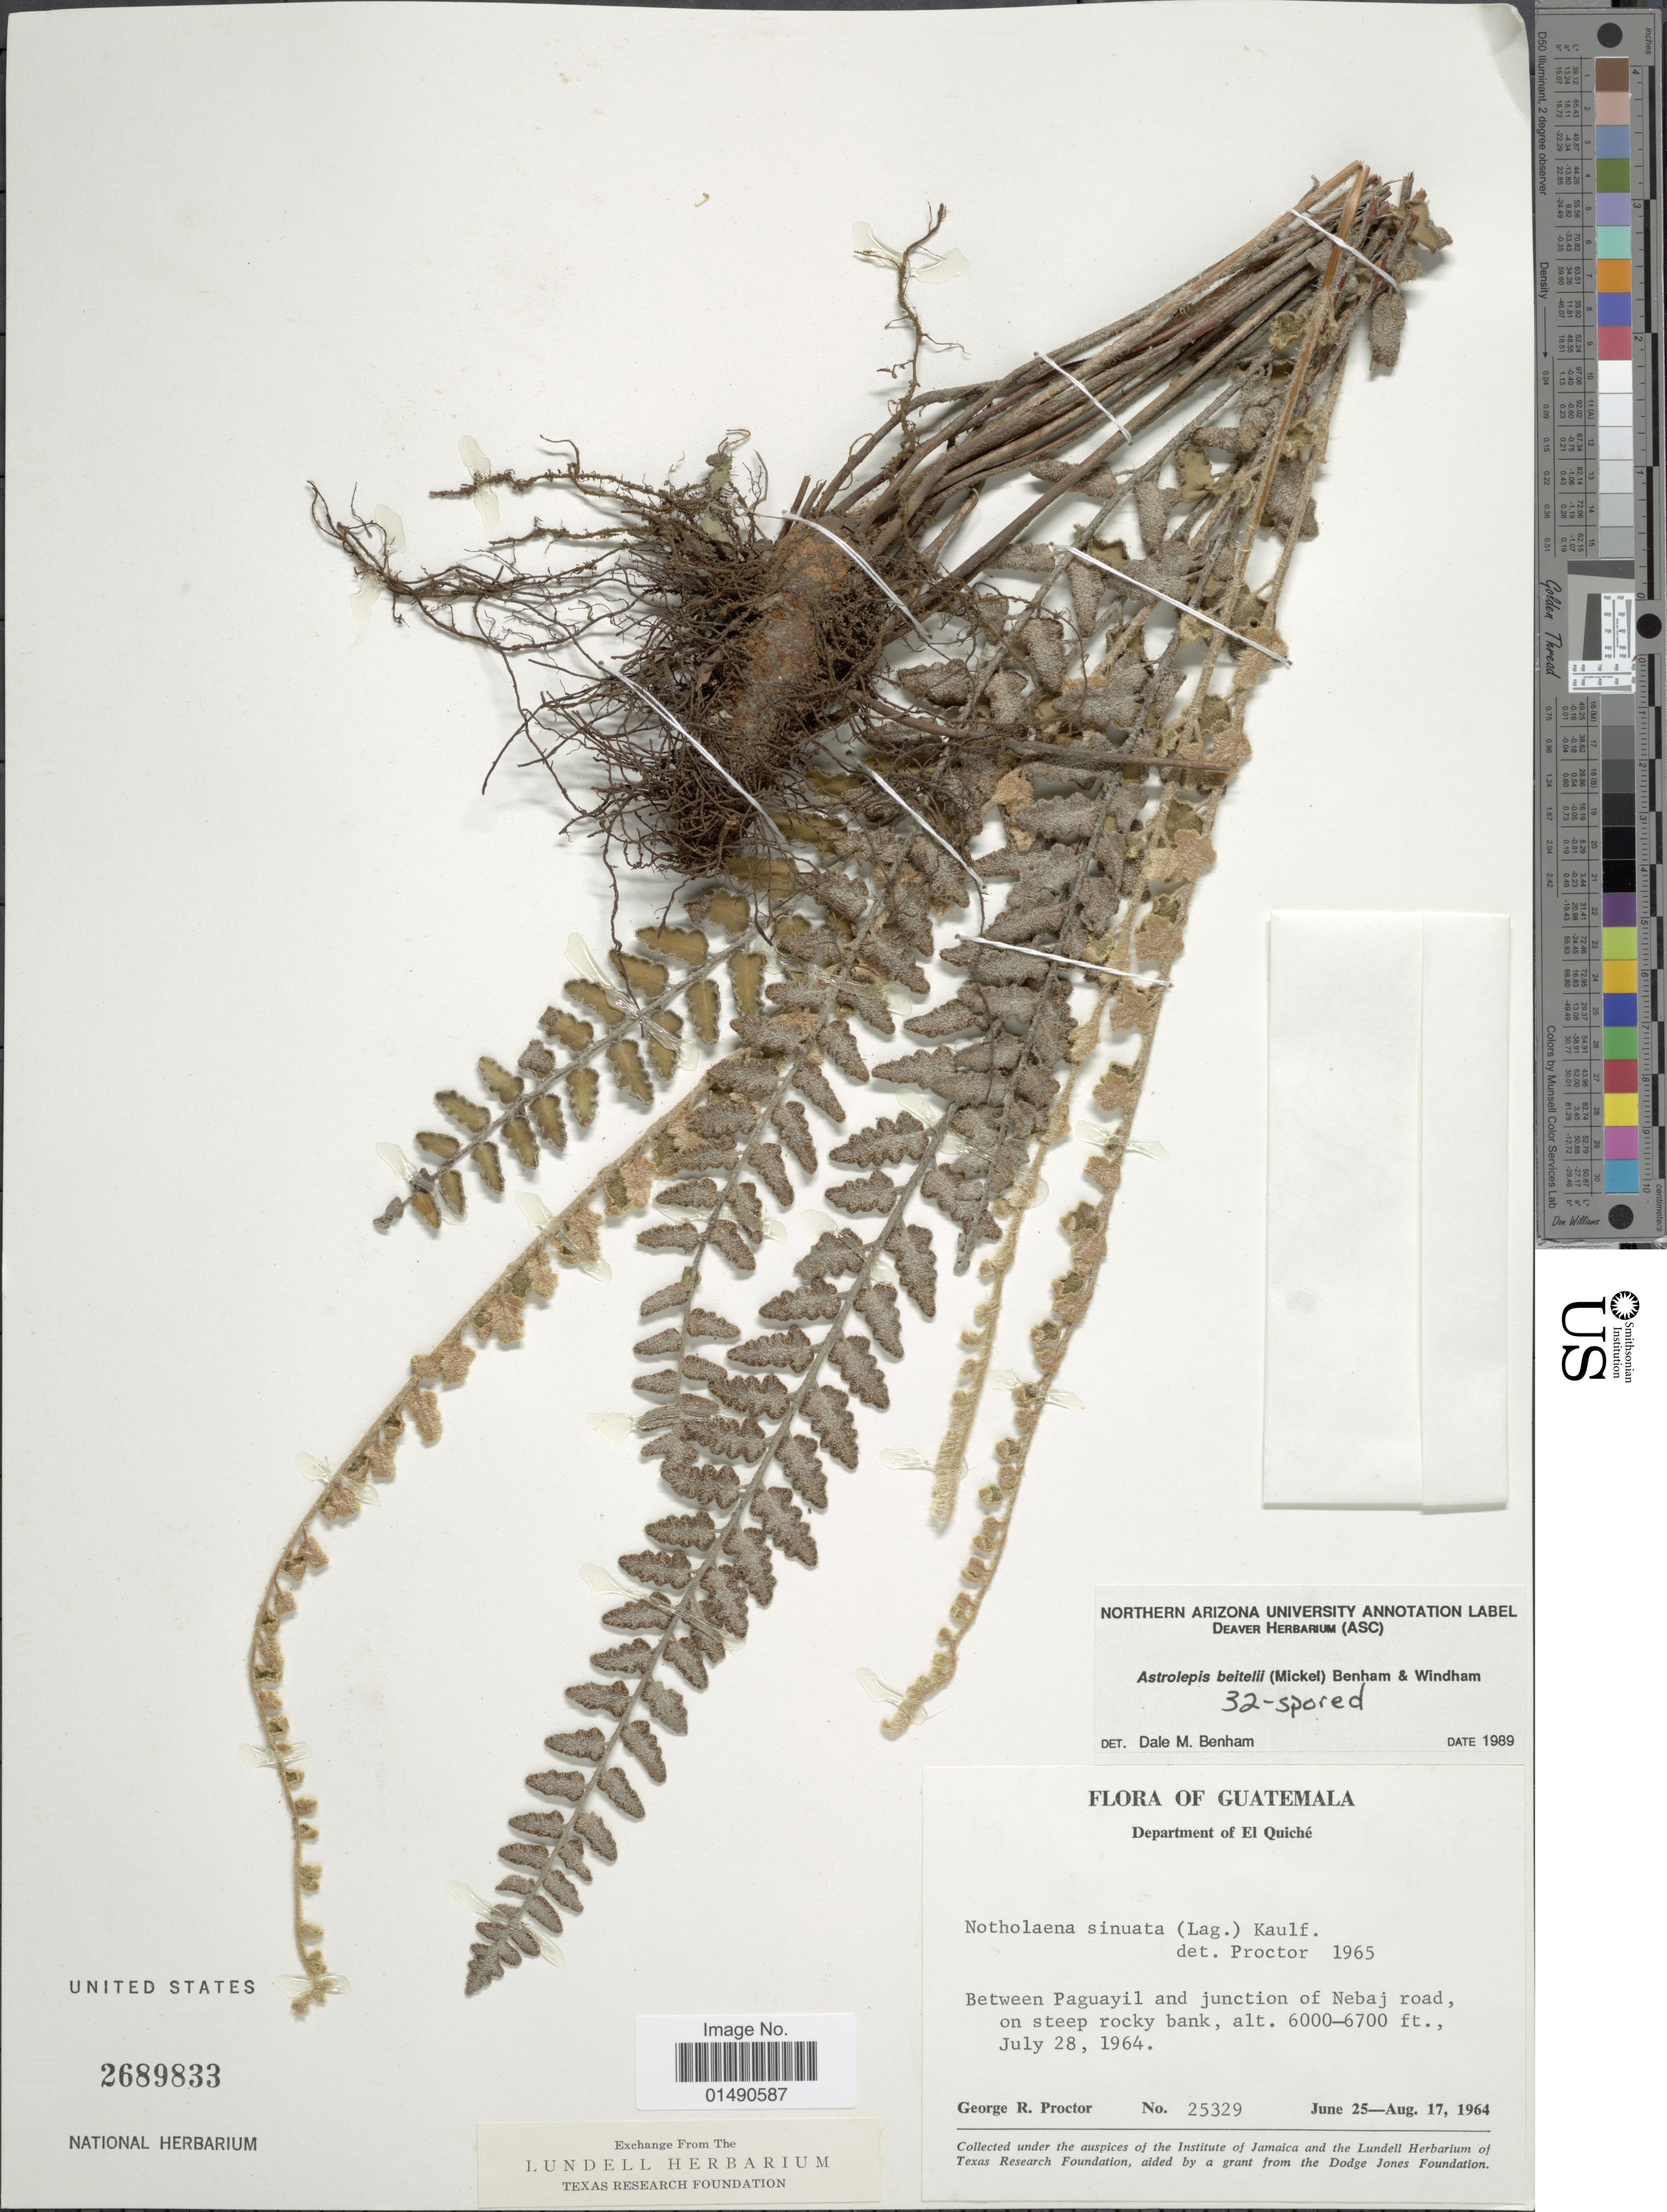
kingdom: Plantae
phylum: Tracheophyta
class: Polypodiopsida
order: Polypodiales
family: Pteridaceae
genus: Astrolepis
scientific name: Astrolepis laevis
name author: (Mart. & Ikonn.-Gal.) Mickel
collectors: G. R. Proctor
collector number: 25329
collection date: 1964-06-25/1964-08-17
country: Guatemala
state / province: El Quiché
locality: Between Paguayil and junction of Nebaj road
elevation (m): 1829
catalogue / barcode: US 2689833